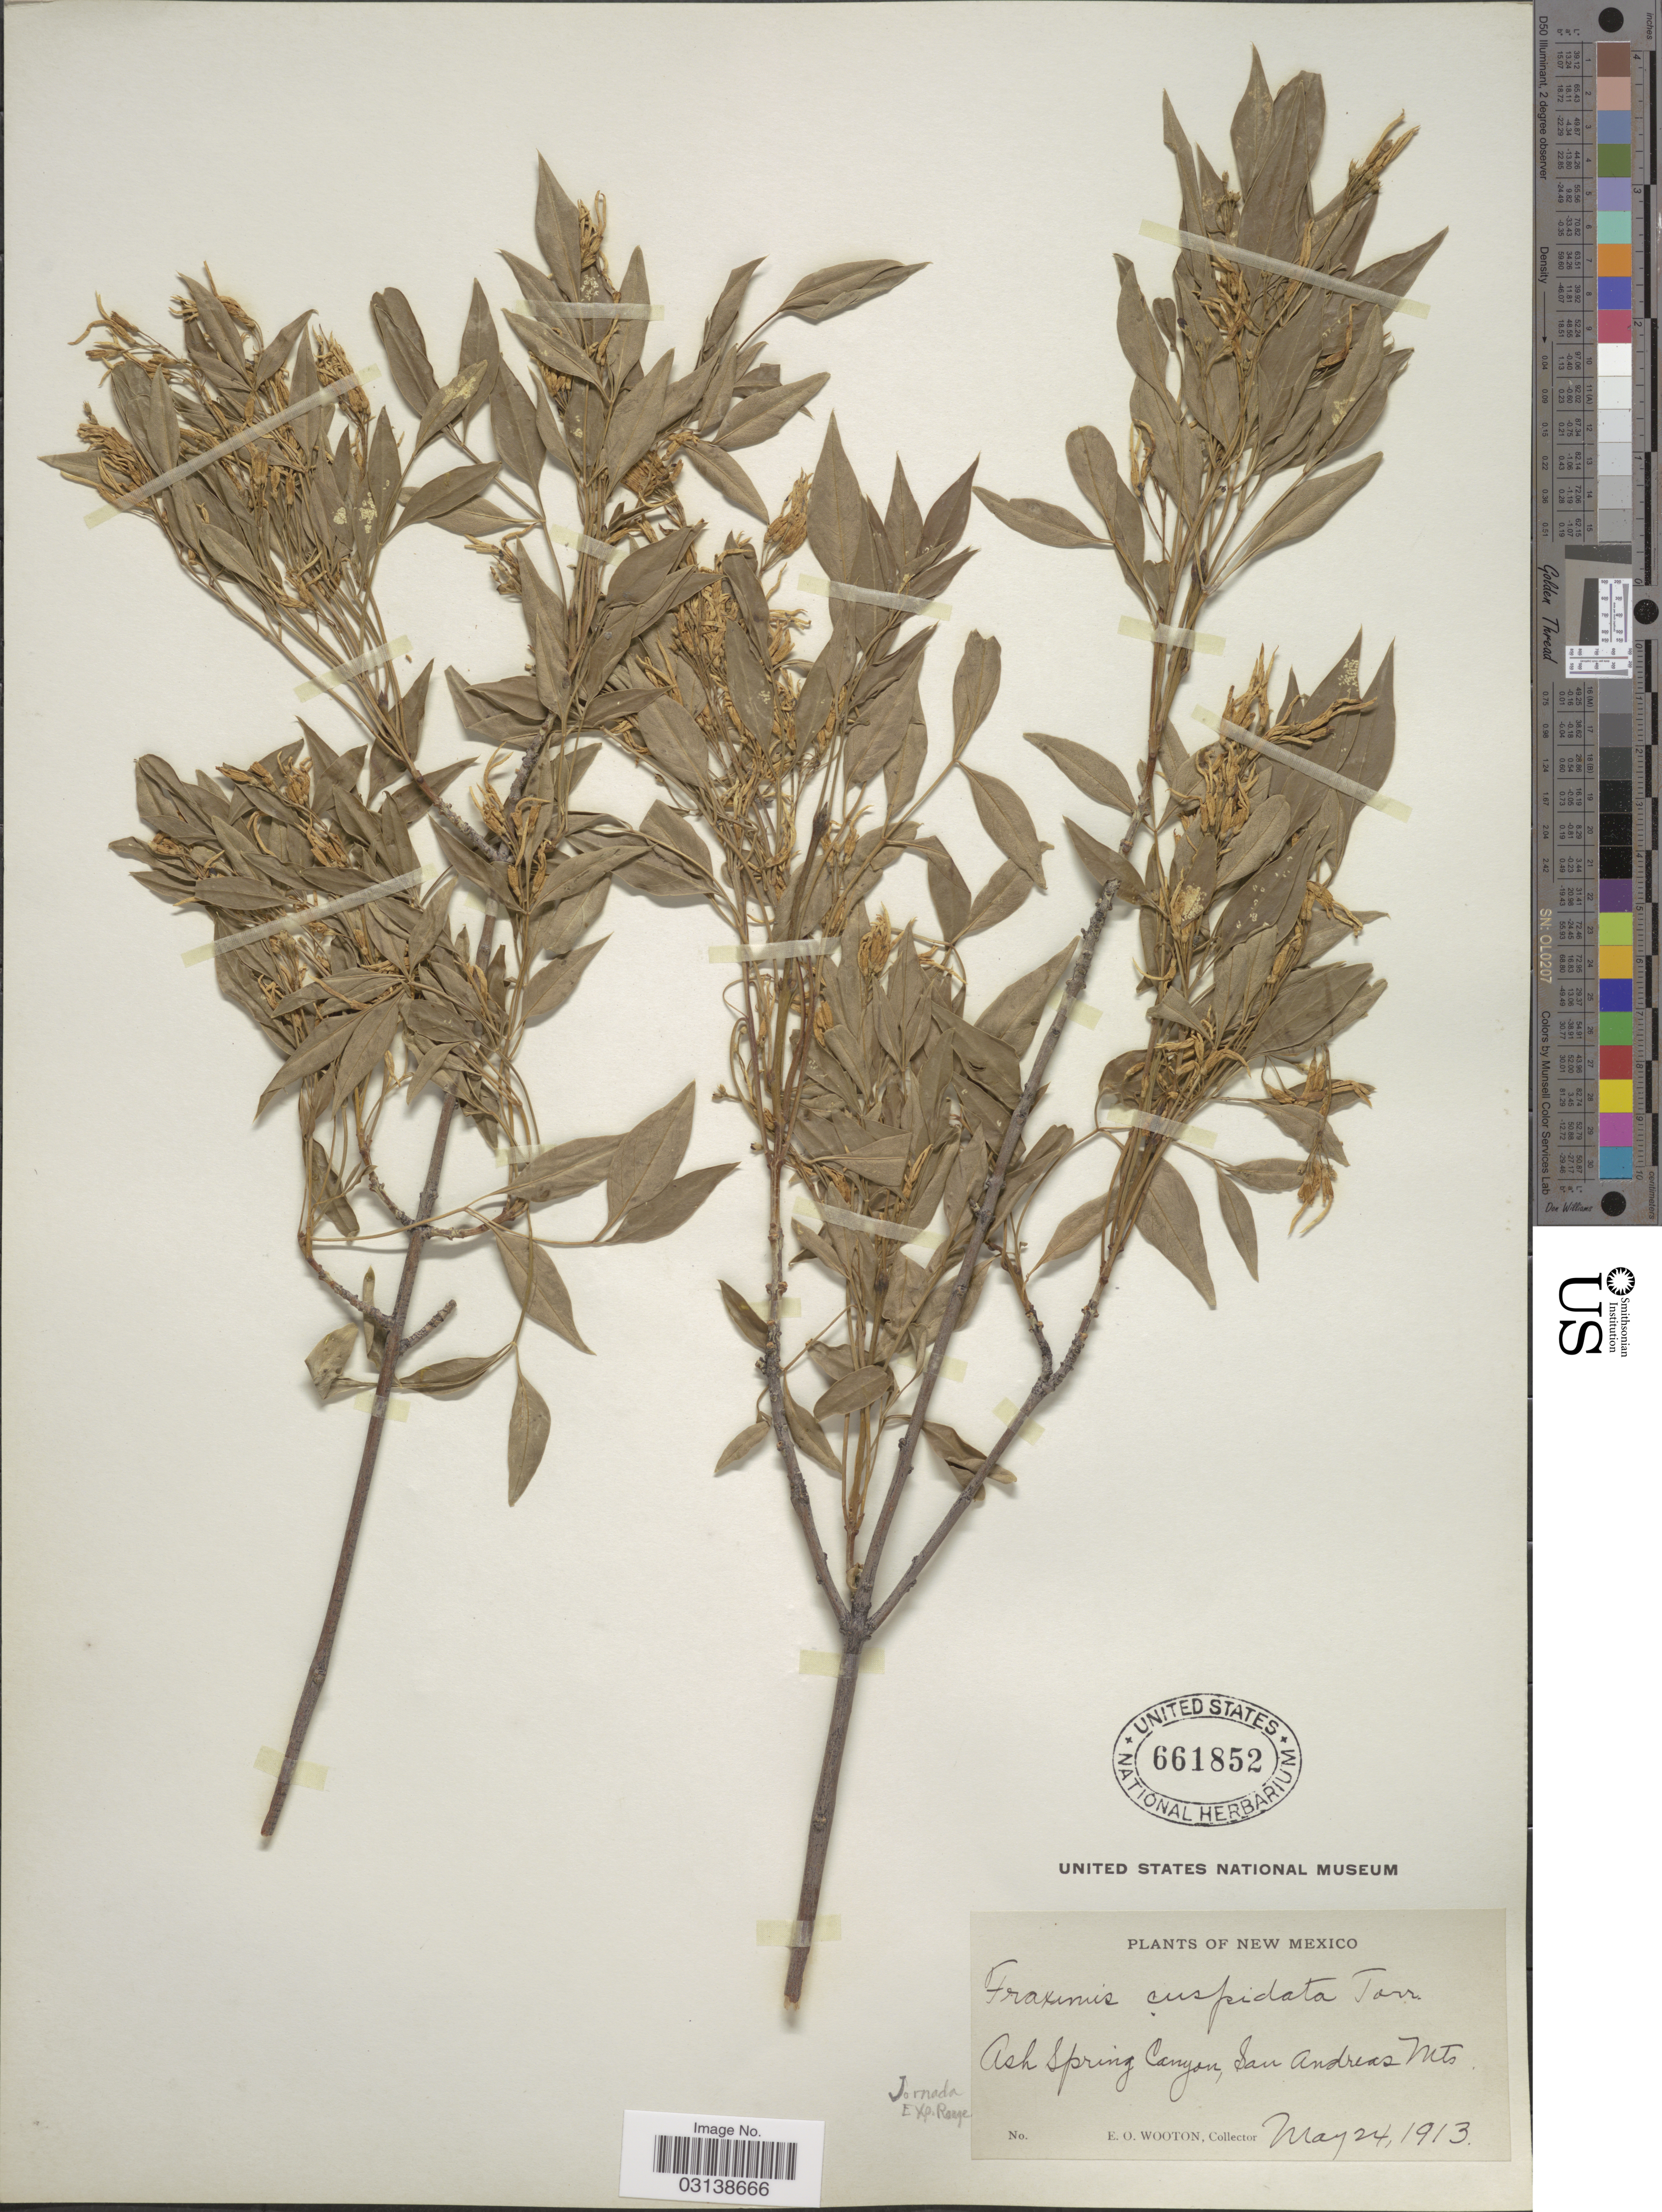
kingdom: Plantae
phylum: Tracheophyta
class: Magnoliopsida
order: Lamiales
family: Oleaceae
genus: Fraxinus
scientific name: Fraxinus cuspidata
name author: Torr.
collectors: E. O. Wooton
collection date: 1913-05-24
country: United States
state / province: New Mexico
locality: Ash Spring Canyon, San Andreas Mts. Jornada Exp. Range.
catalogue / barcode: US 661852